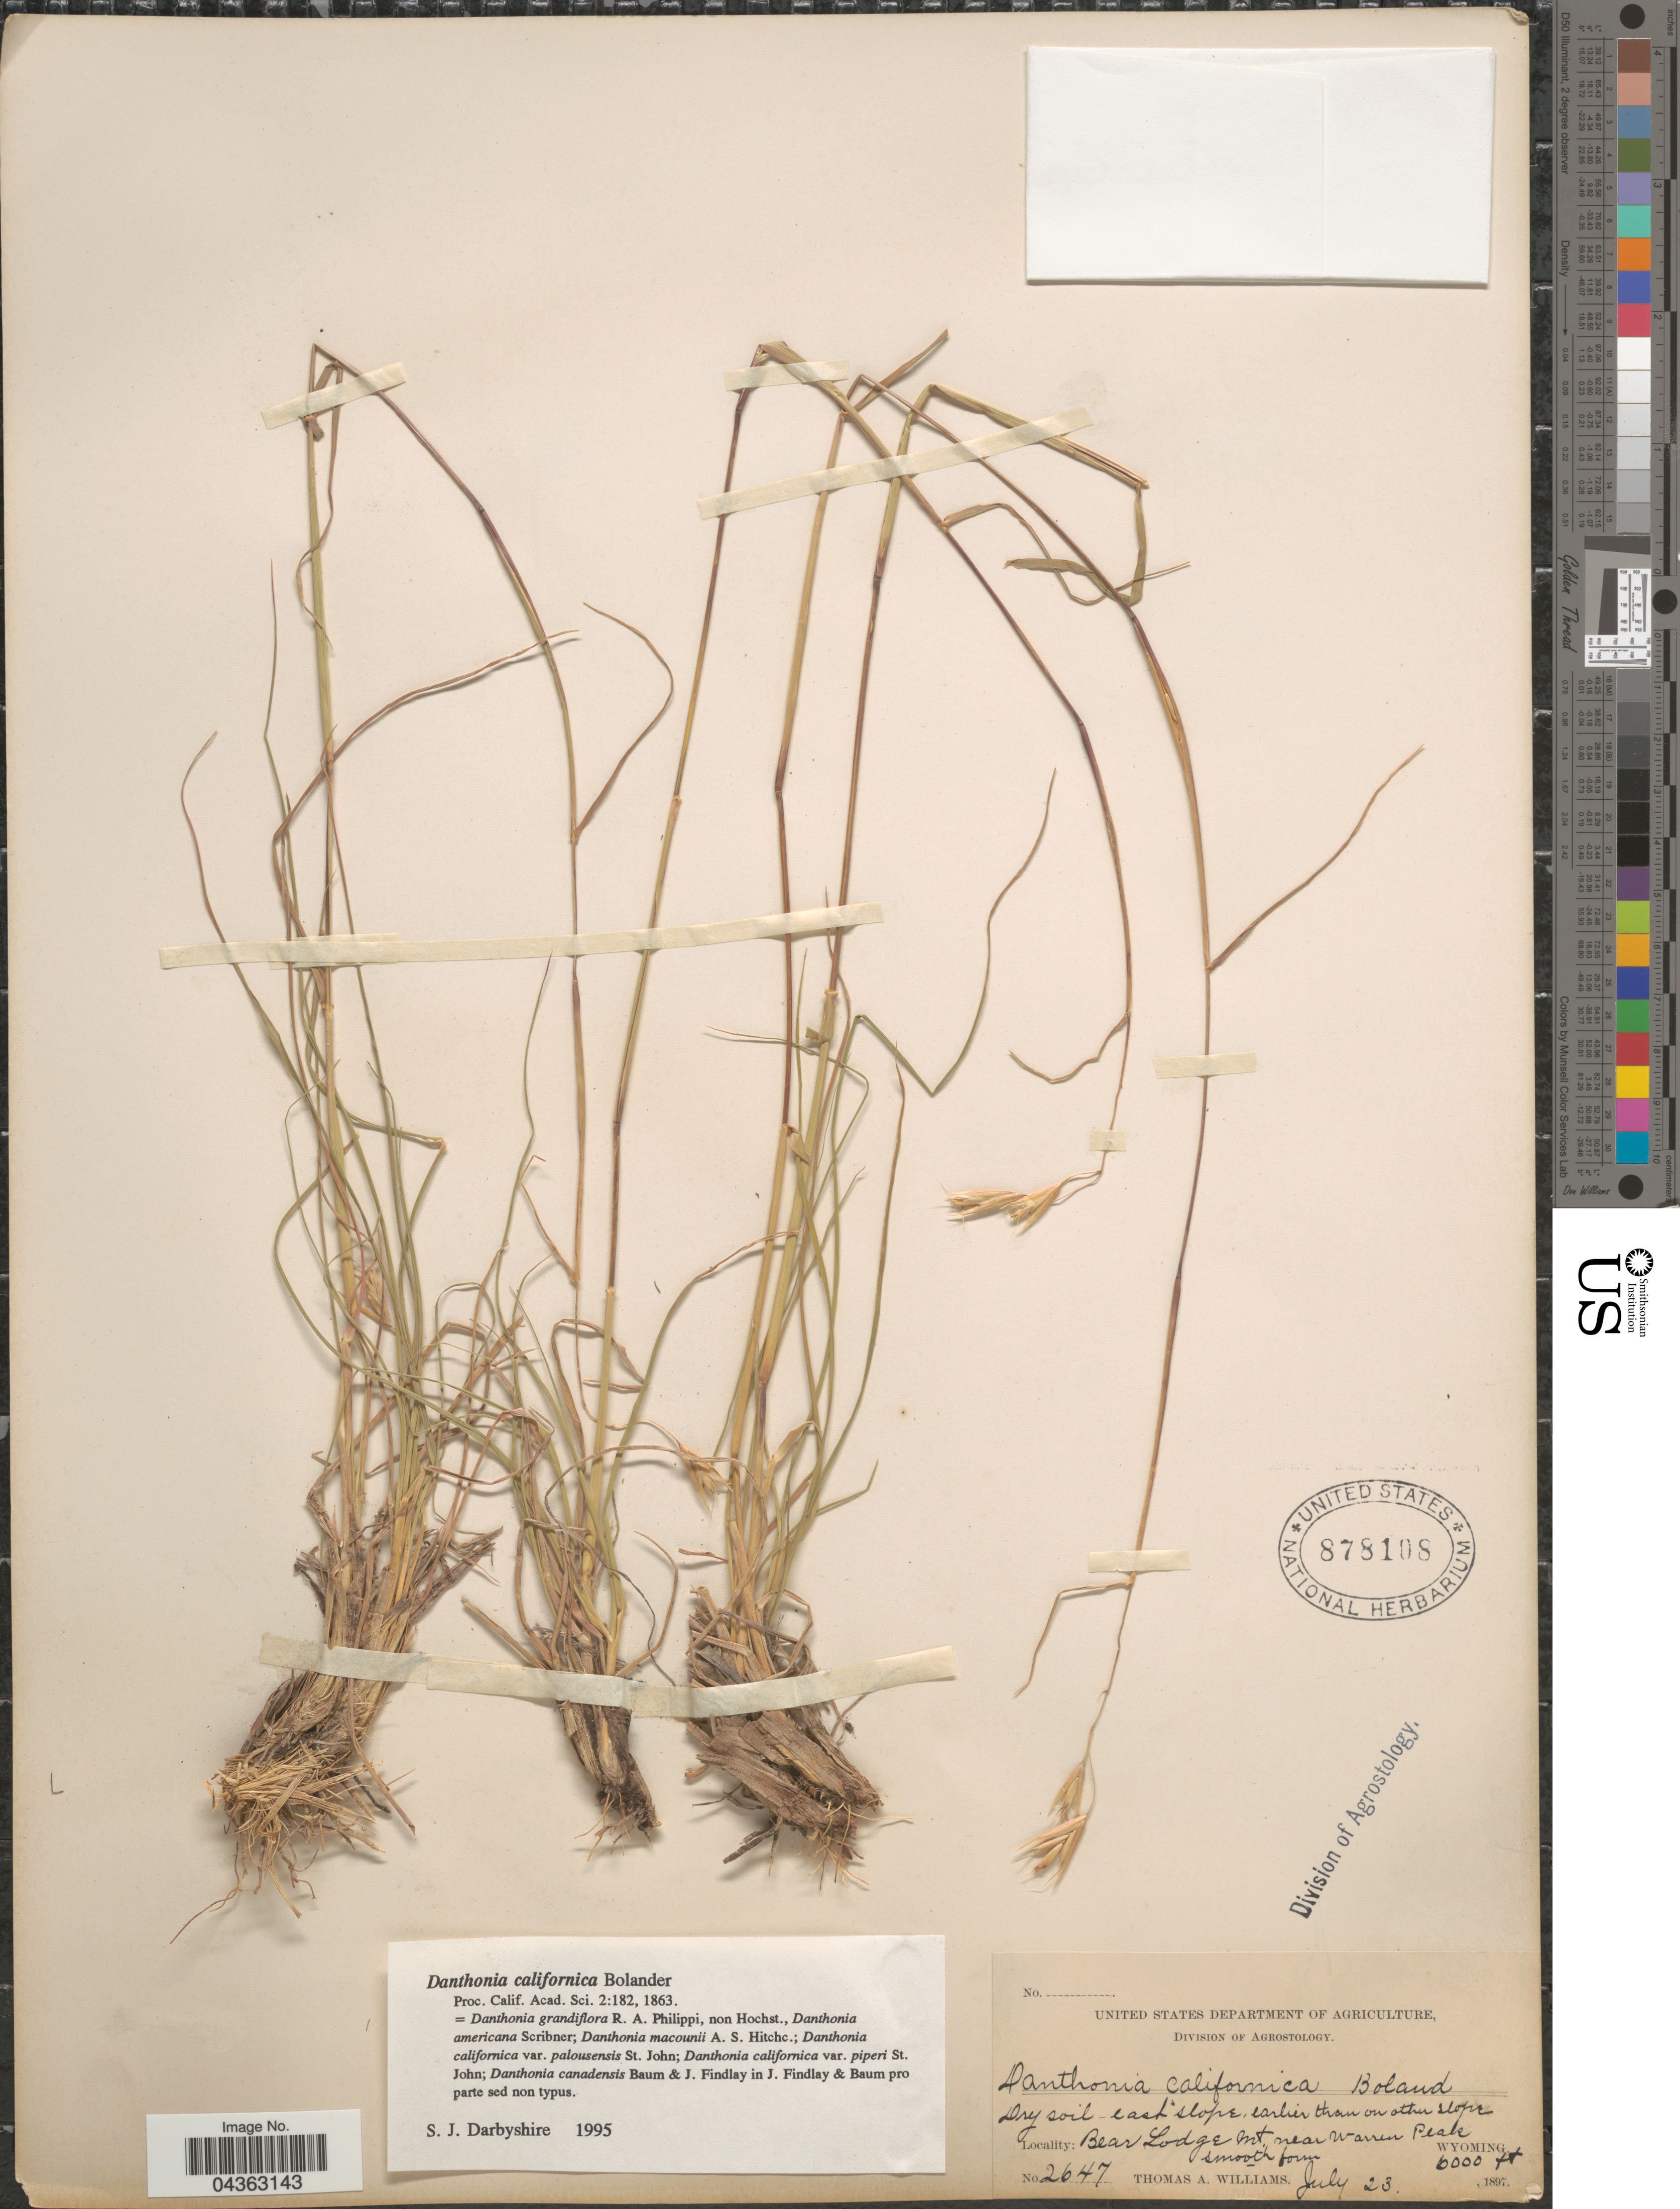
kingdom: Plantae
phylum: Tracheophyta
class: Liliopsida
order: Poales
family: Poaceae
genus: Danthonia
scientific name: Danthonia californica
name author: Bol.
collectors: T. A. Williams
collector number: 2647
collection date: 1897-07-23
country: United States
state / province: Wyoming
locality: Dry soil east slope, earlier than on other slope. Bear Lodge Mt. near Warren Peak.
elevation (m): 1829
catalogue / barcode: US 878108